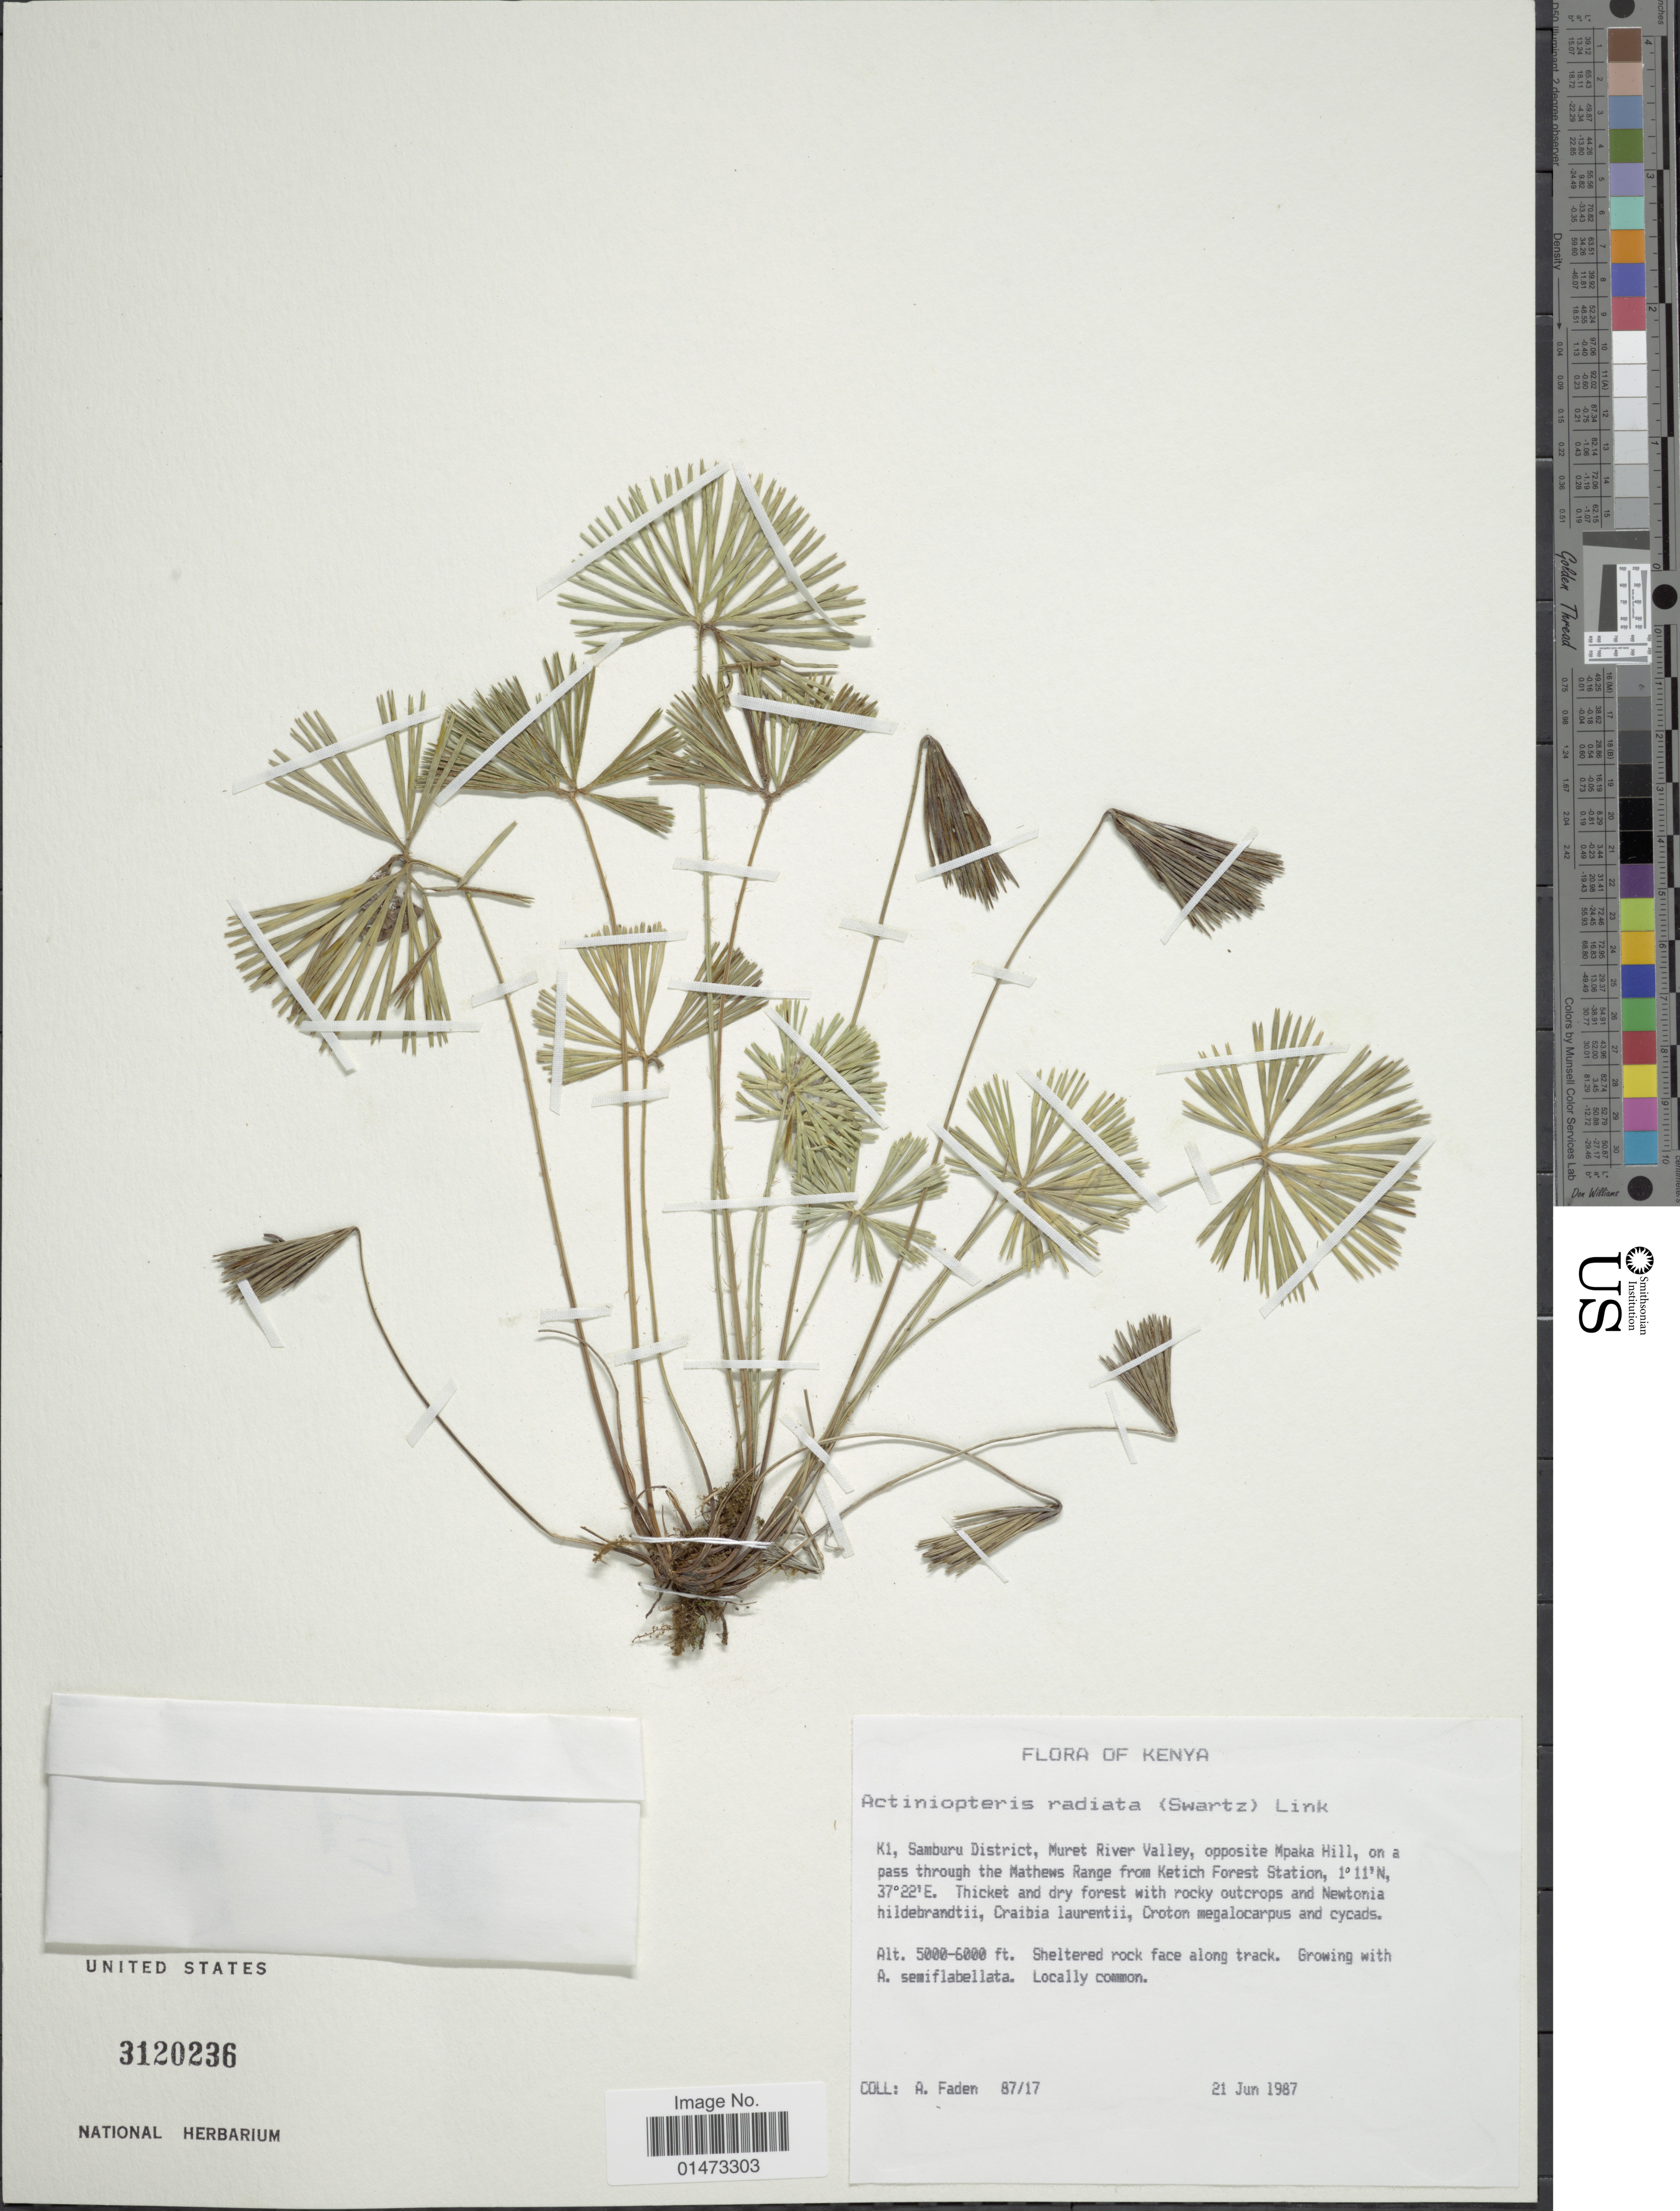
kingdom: Plantae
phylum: Tracheophyta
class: Polypodiopsida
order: Polypodiales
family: Pteridaceae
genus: Actiniopteris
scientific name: Actiniopteris radiata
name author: (Sw.) Link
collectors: A. J. Faden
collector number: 87/17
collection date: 1987-06-21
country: Kenya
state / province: Samburu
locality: KI, Muret River Valley, opposite Mpaka Hill, on a pass through the Mathews Range from Ketich Forest Station.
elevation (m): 1524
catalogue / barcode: US 3120236